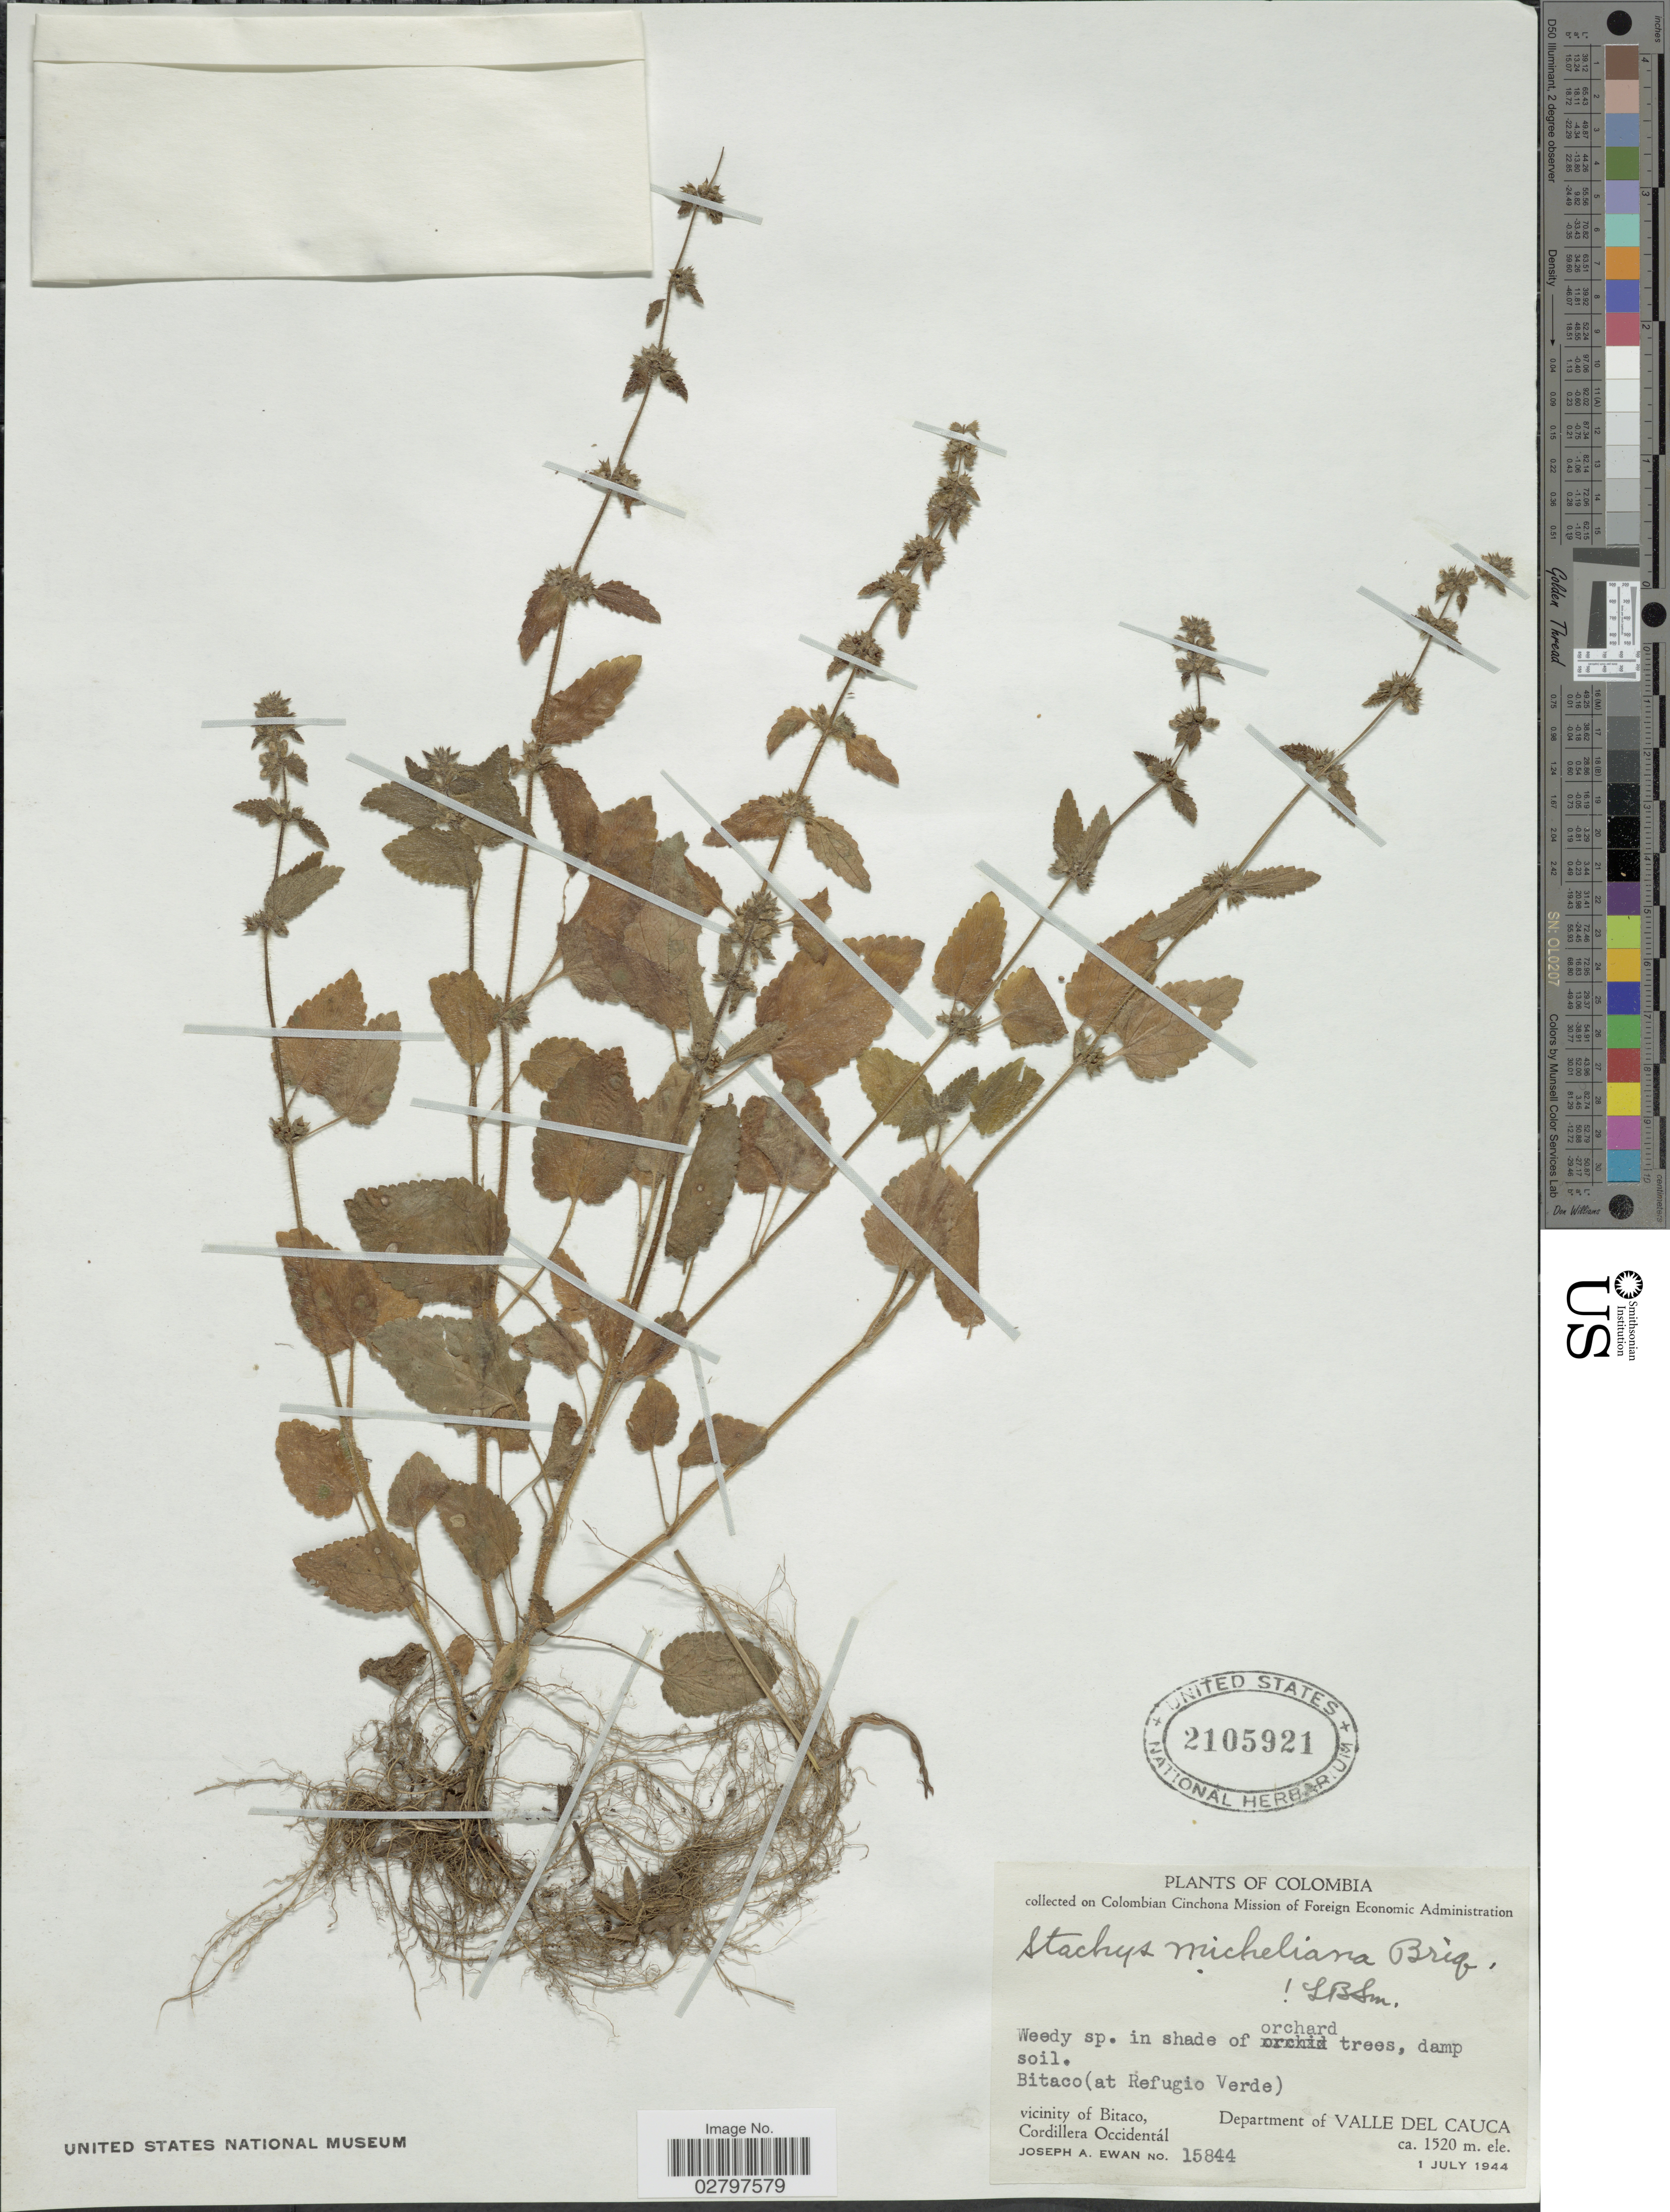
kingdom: Plantae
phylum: Tracheophyta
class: Magnoliopsida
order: Lamiales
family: Lamiaceae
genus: Stachys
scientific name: Stachys micheliana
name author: Briq. ex Micheli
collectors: J. A. Ewan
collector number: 15844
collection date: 1944-07-01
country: Colombia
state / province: Valle del Cauca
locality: Bitaco (at Refugio Verde), vicinity of Bitaco, Cordillera Occidentál, Department of Valle del Cauca.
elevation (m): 1520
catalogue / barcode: US 2105921